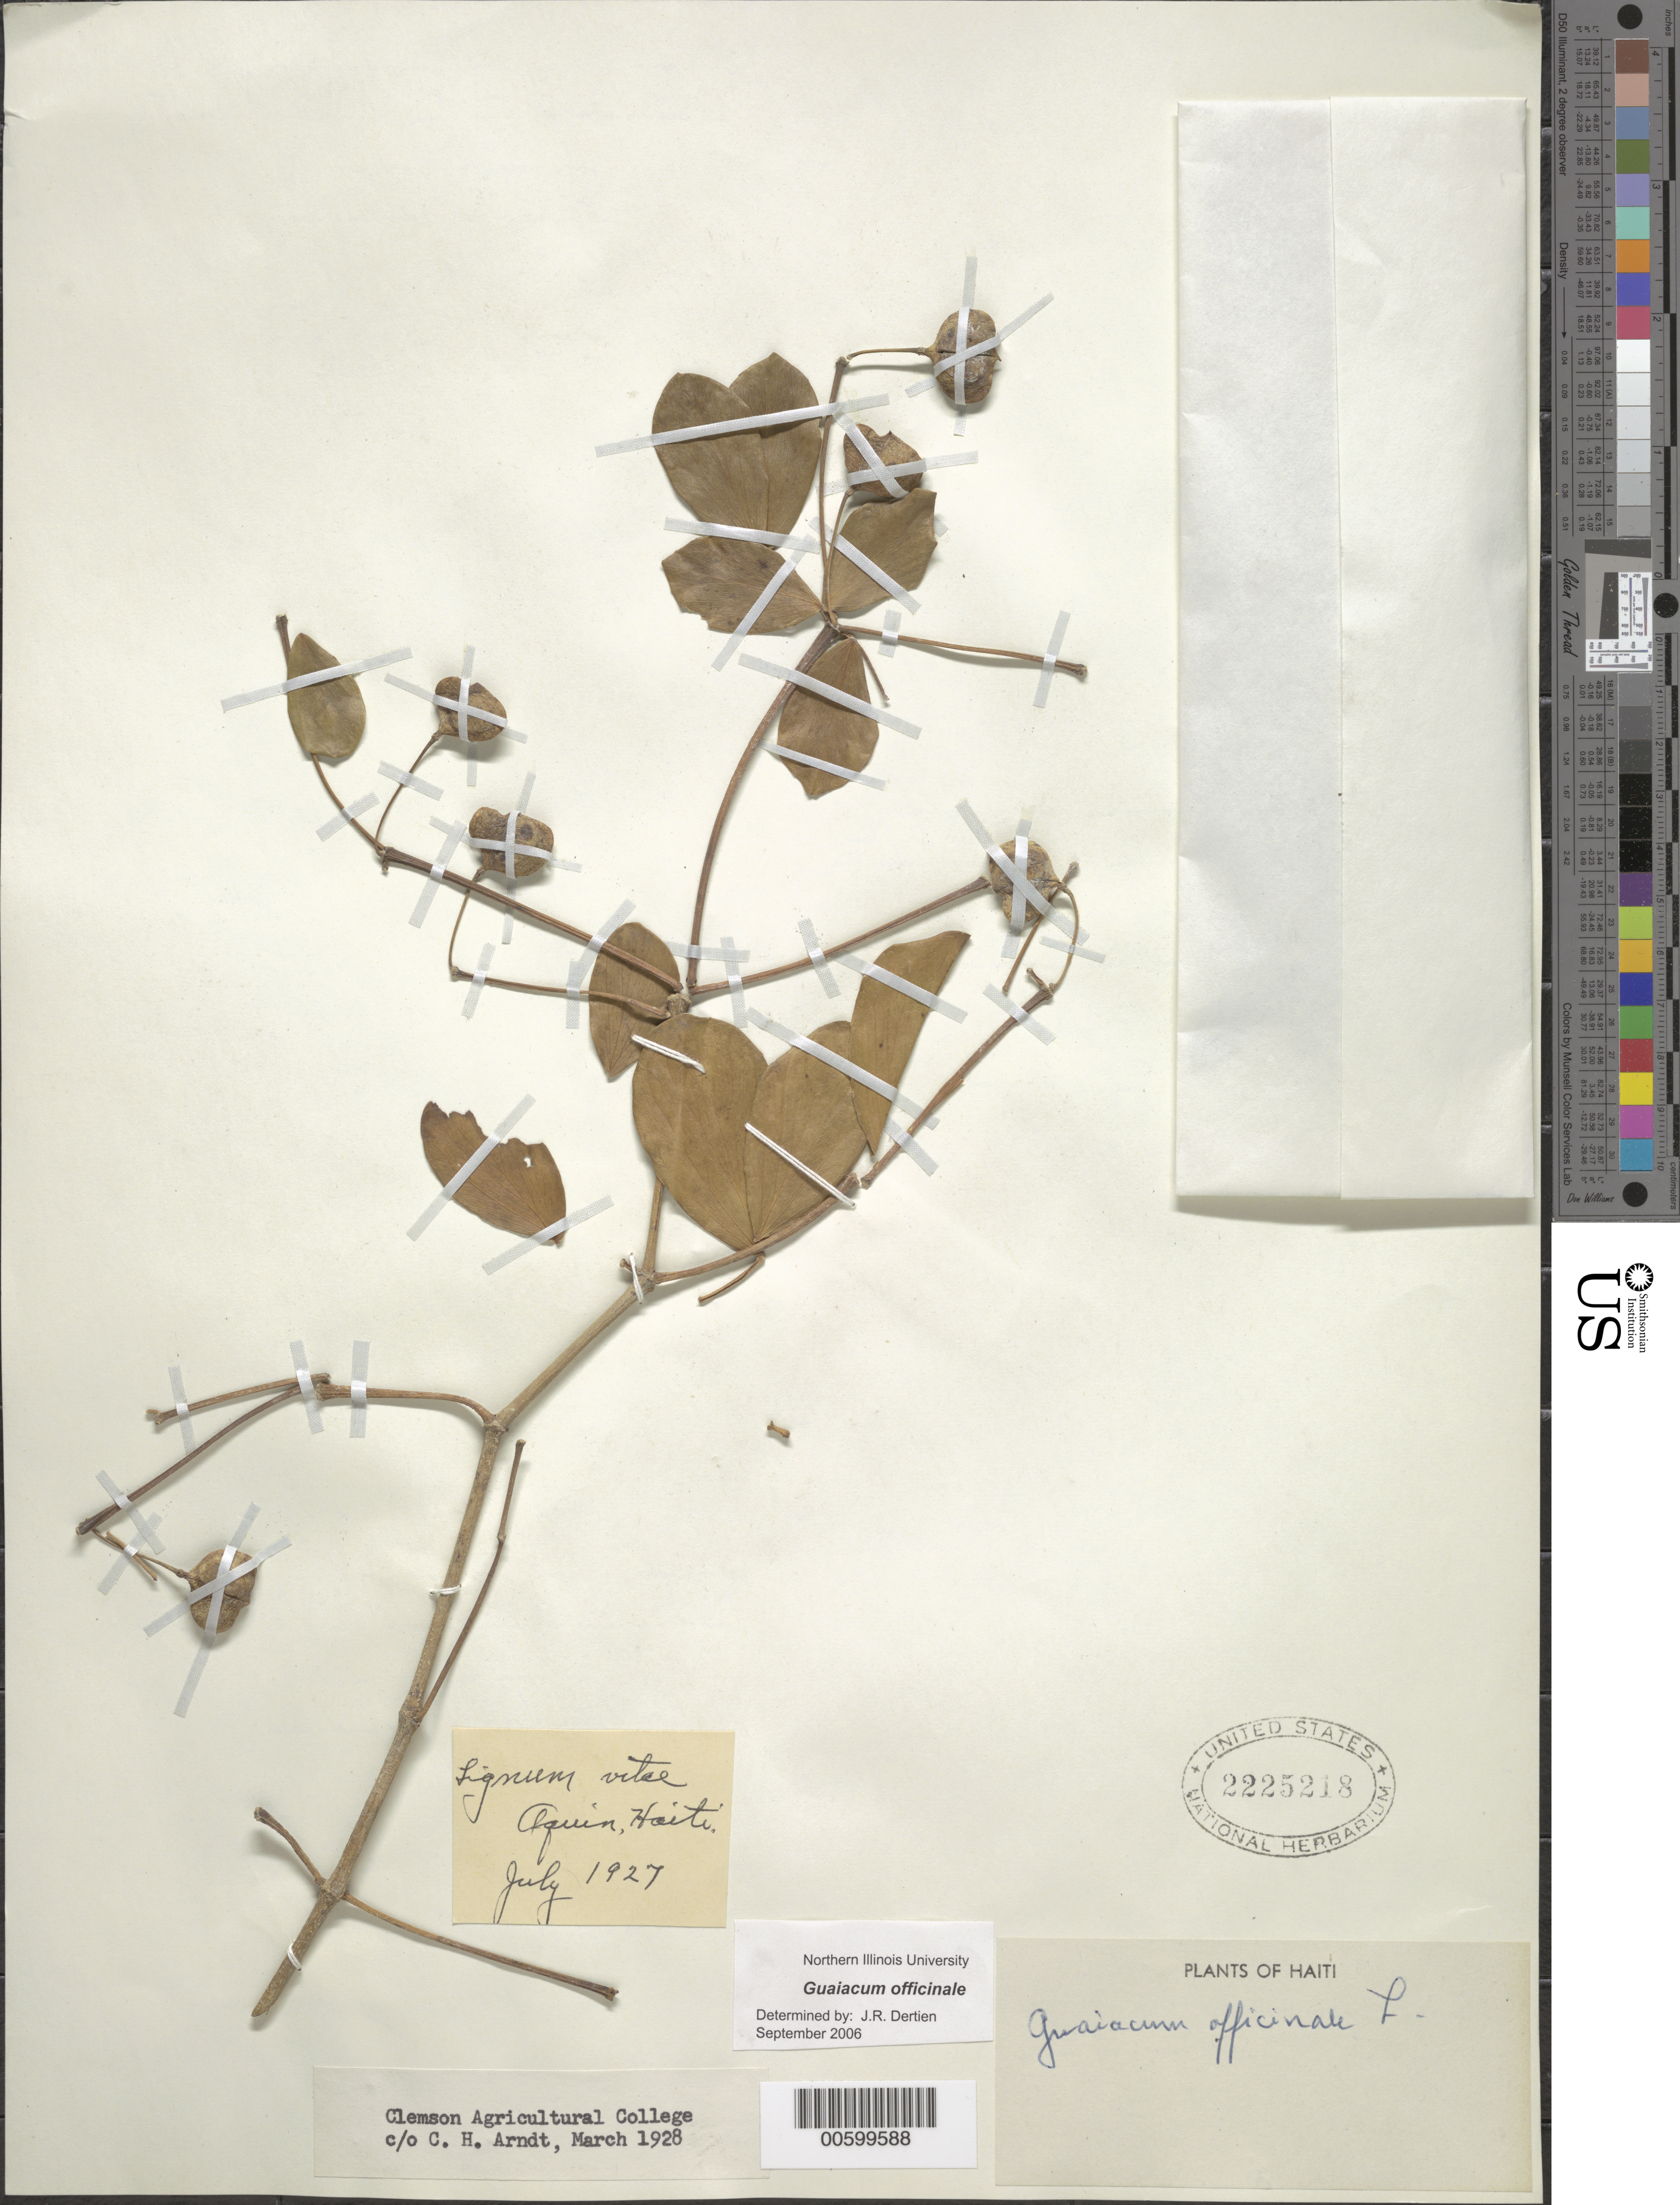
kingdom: Plantae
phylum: Tracheophyta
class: Magnoliopsida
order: Zygophyllales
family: Zygophyllaceae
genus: Guaiacum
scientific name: Guaiacum officinale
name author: L.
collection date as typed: Jul 1927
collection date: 1927-07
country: Haiti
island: Hispaniola Island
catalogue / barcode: US 2225218